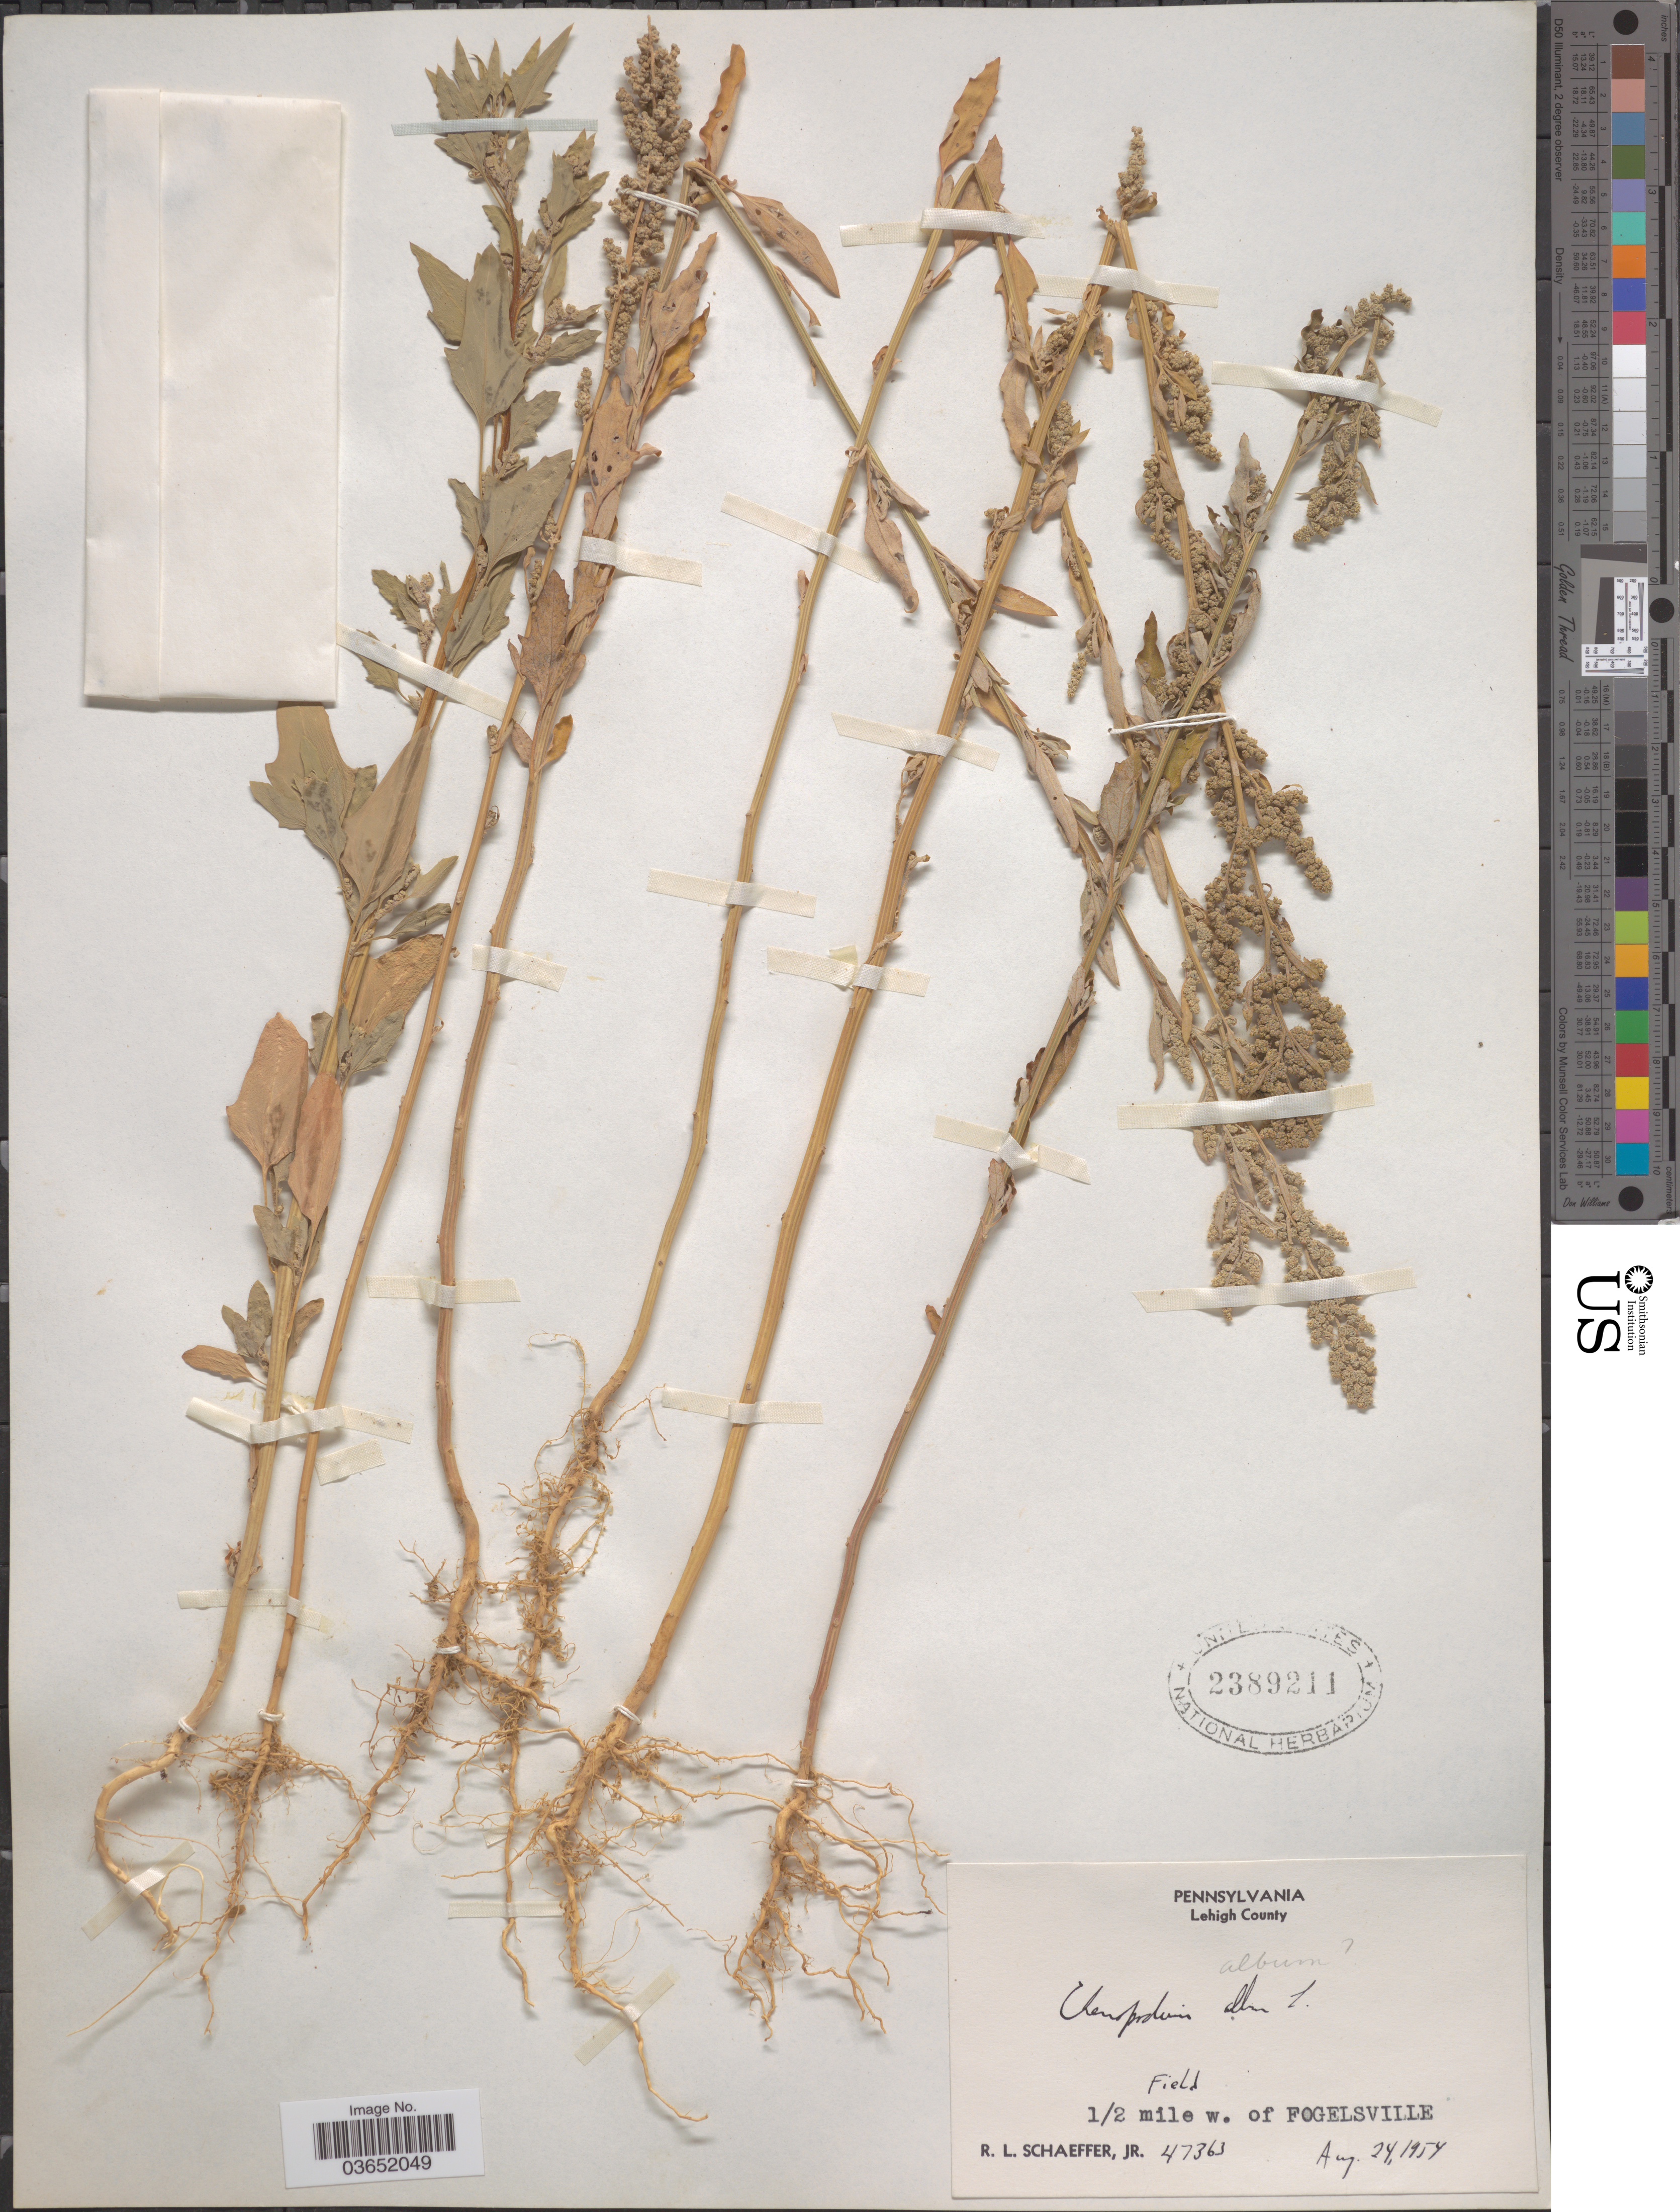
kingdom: Plantae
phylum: Tracheophyta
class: Magnoliopsida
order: Caryophyllales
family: Amaranthaceae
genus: Chenopodium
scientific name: Chenopodium album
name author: L.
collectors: R. L. Schaeffer Jr.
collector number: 47363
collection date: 1954-08-24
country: United States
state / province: Pennsylvania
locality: Lehigh County. ½ mile w. of Fogelsville.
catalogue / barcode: US 2389211